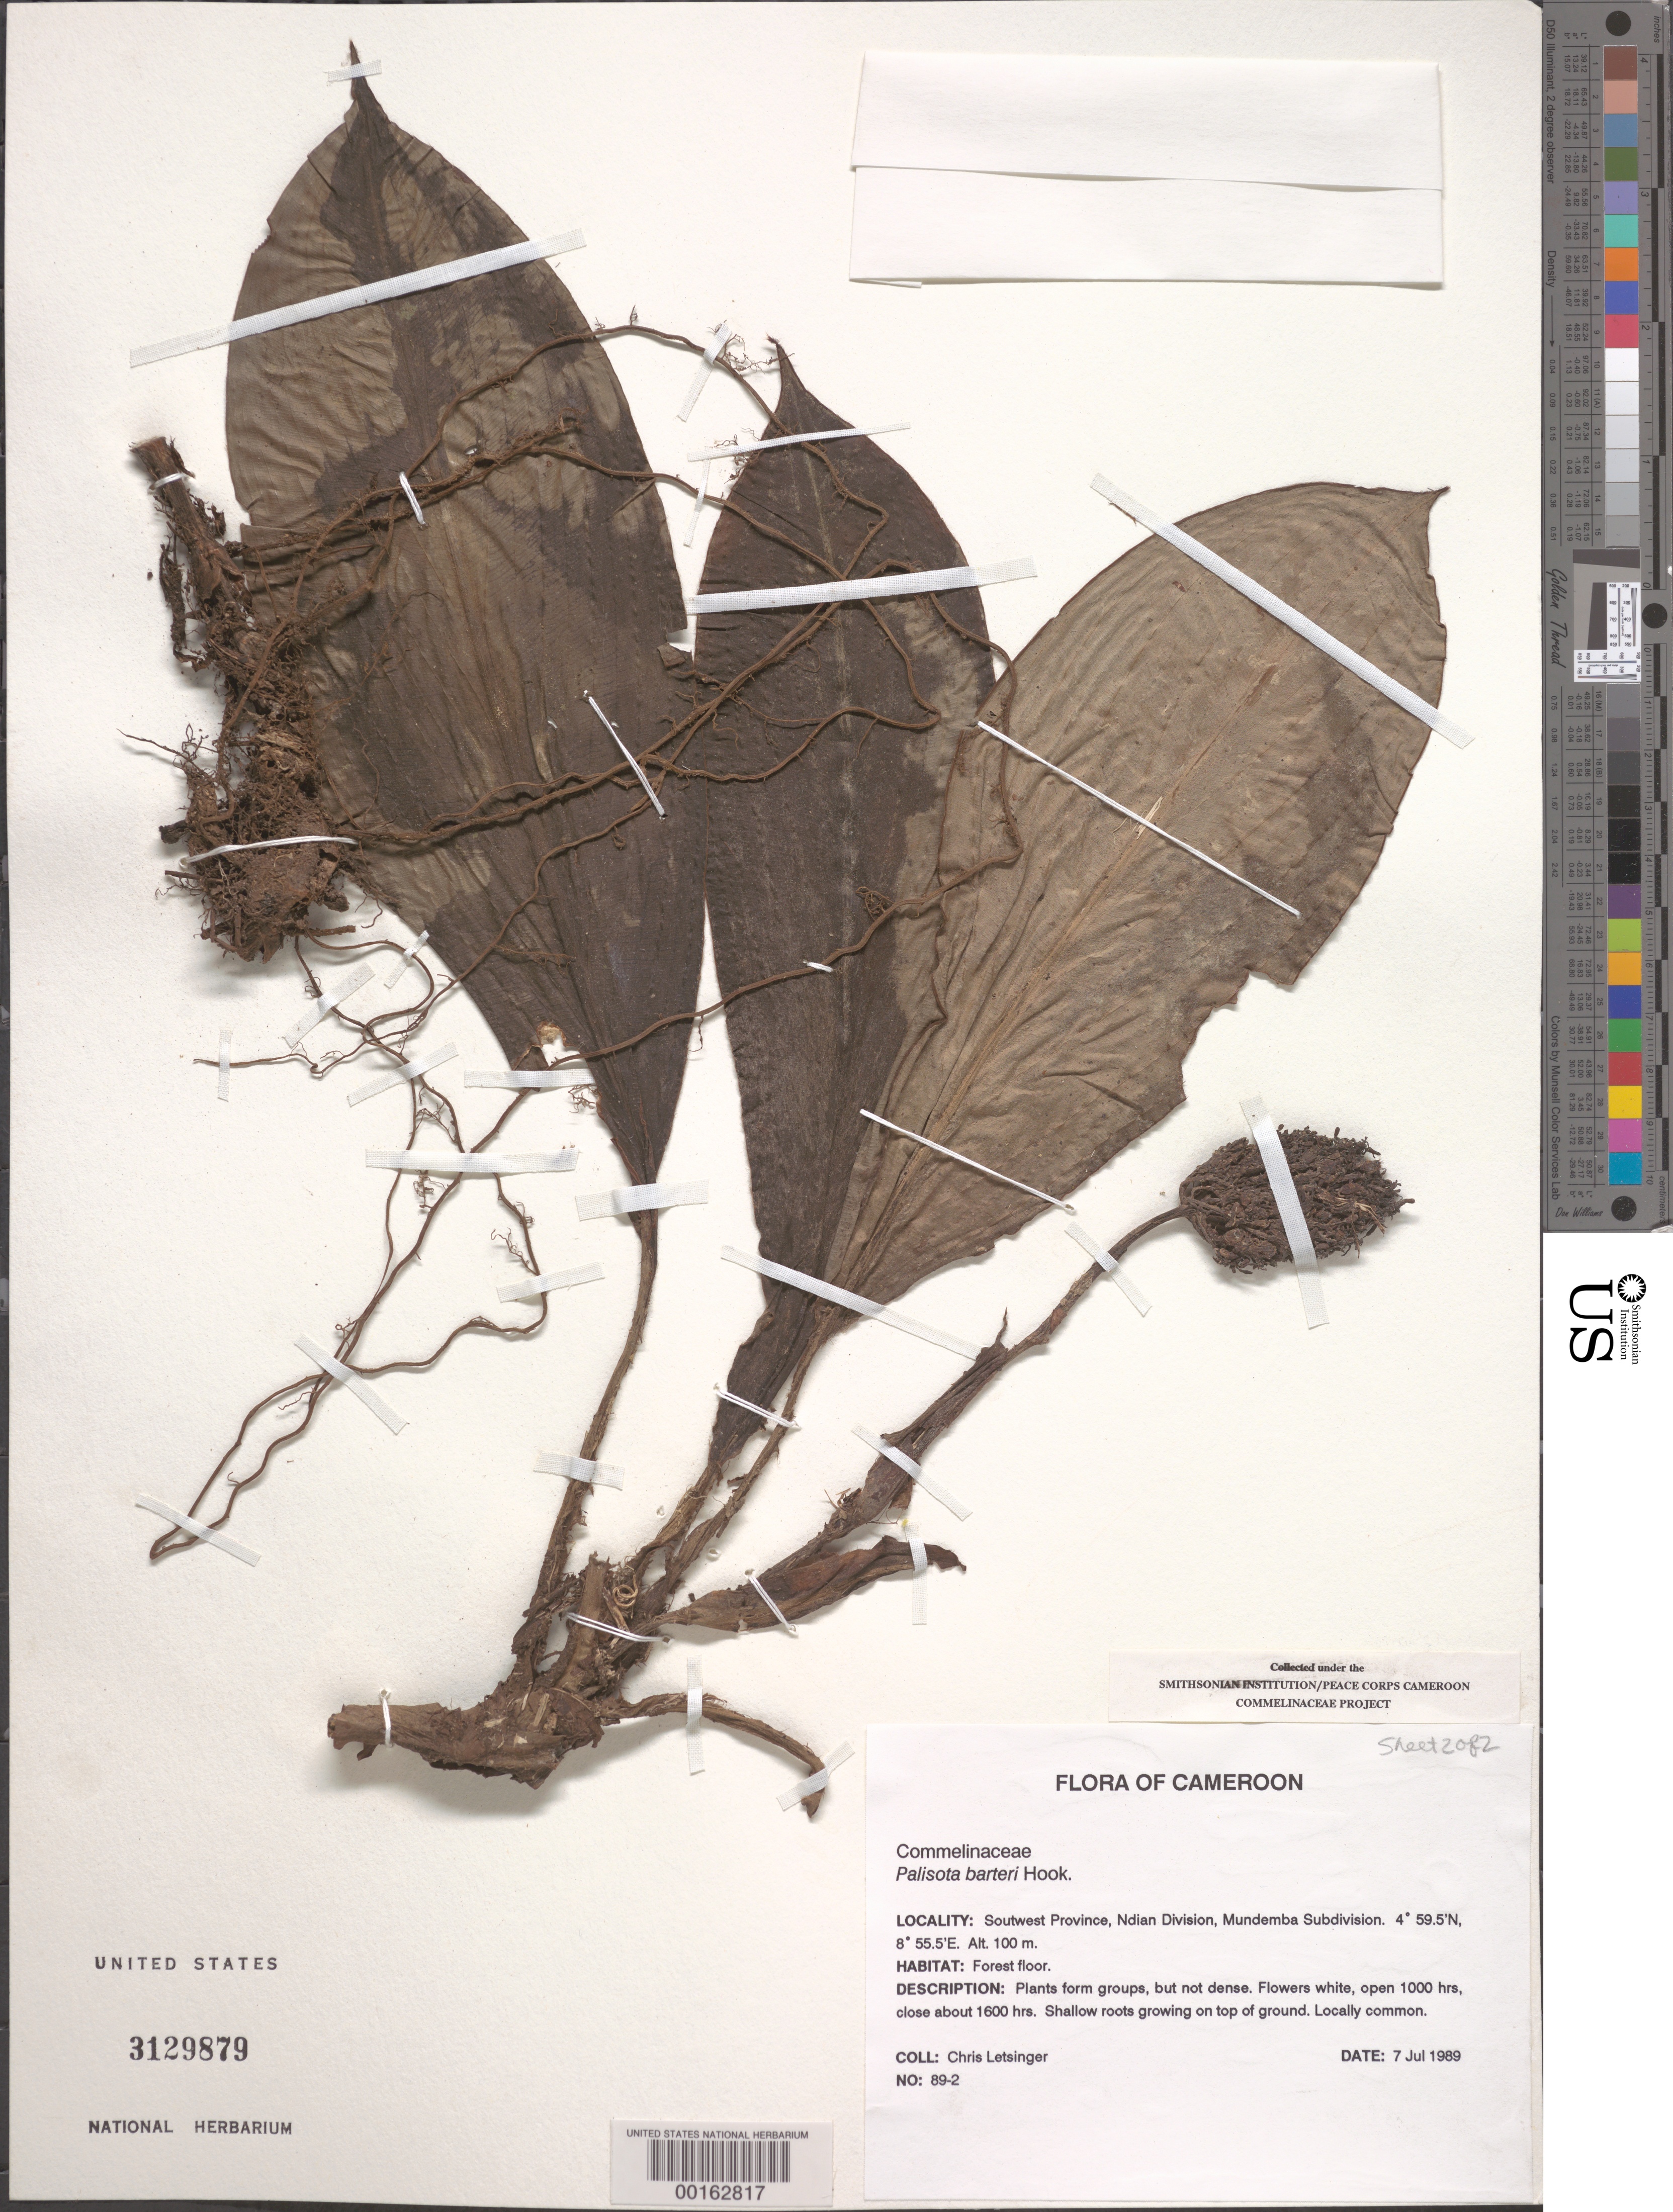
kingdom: Plantae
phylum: Tracheophyta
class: Liliopsida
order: Commelinales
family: Commelinaceae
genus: Palisota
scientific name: Palisota barteri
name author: Hook.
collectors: C. Letsinger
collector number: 89-2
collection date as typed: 07 Jul 1989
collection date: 1989-07-07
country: Cameroon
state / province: Sud-Ouest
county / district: Ndian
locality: Ndian div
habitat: Forest floor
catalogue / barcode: US 3129879